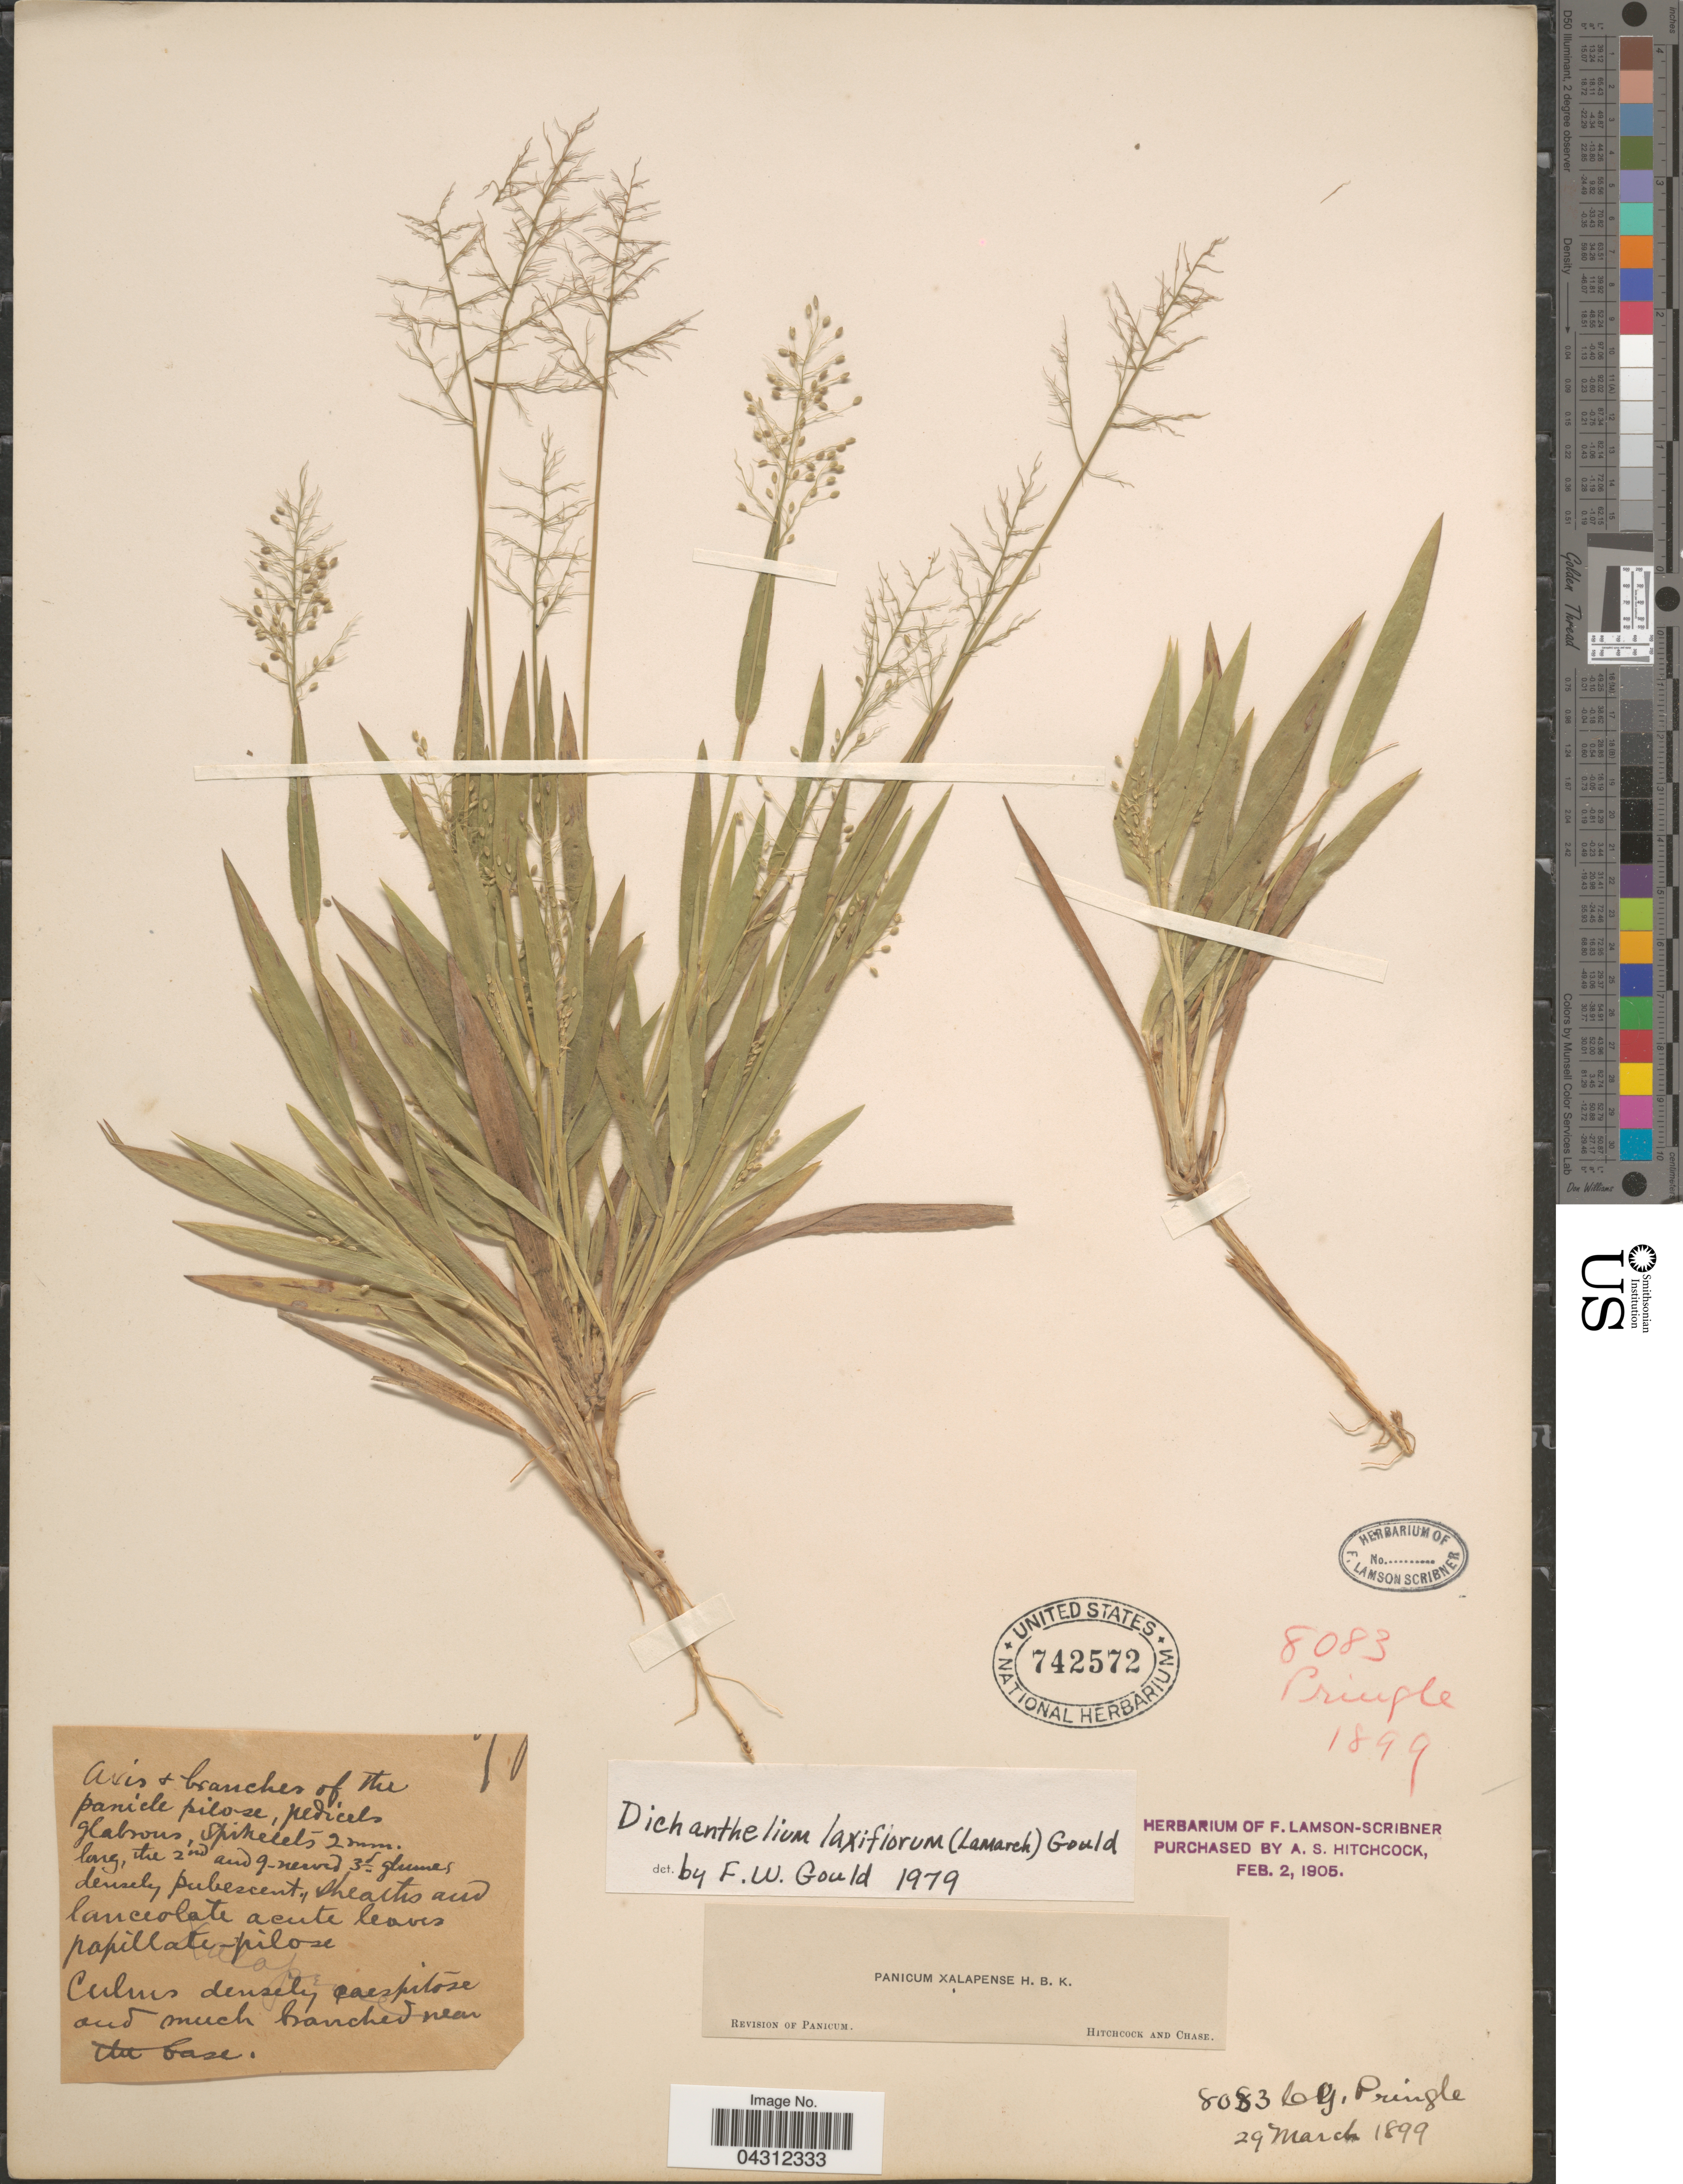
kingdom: Plantae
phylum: Tracheophyta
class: Liliopsida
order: Poales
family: Poaceae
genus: Dichanthelium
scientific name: Dichanthelium laxiflorum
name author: (Lam.) Gould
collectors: C. G. Pringle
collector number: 8083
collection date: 1899-03-29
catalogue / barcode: US 742572